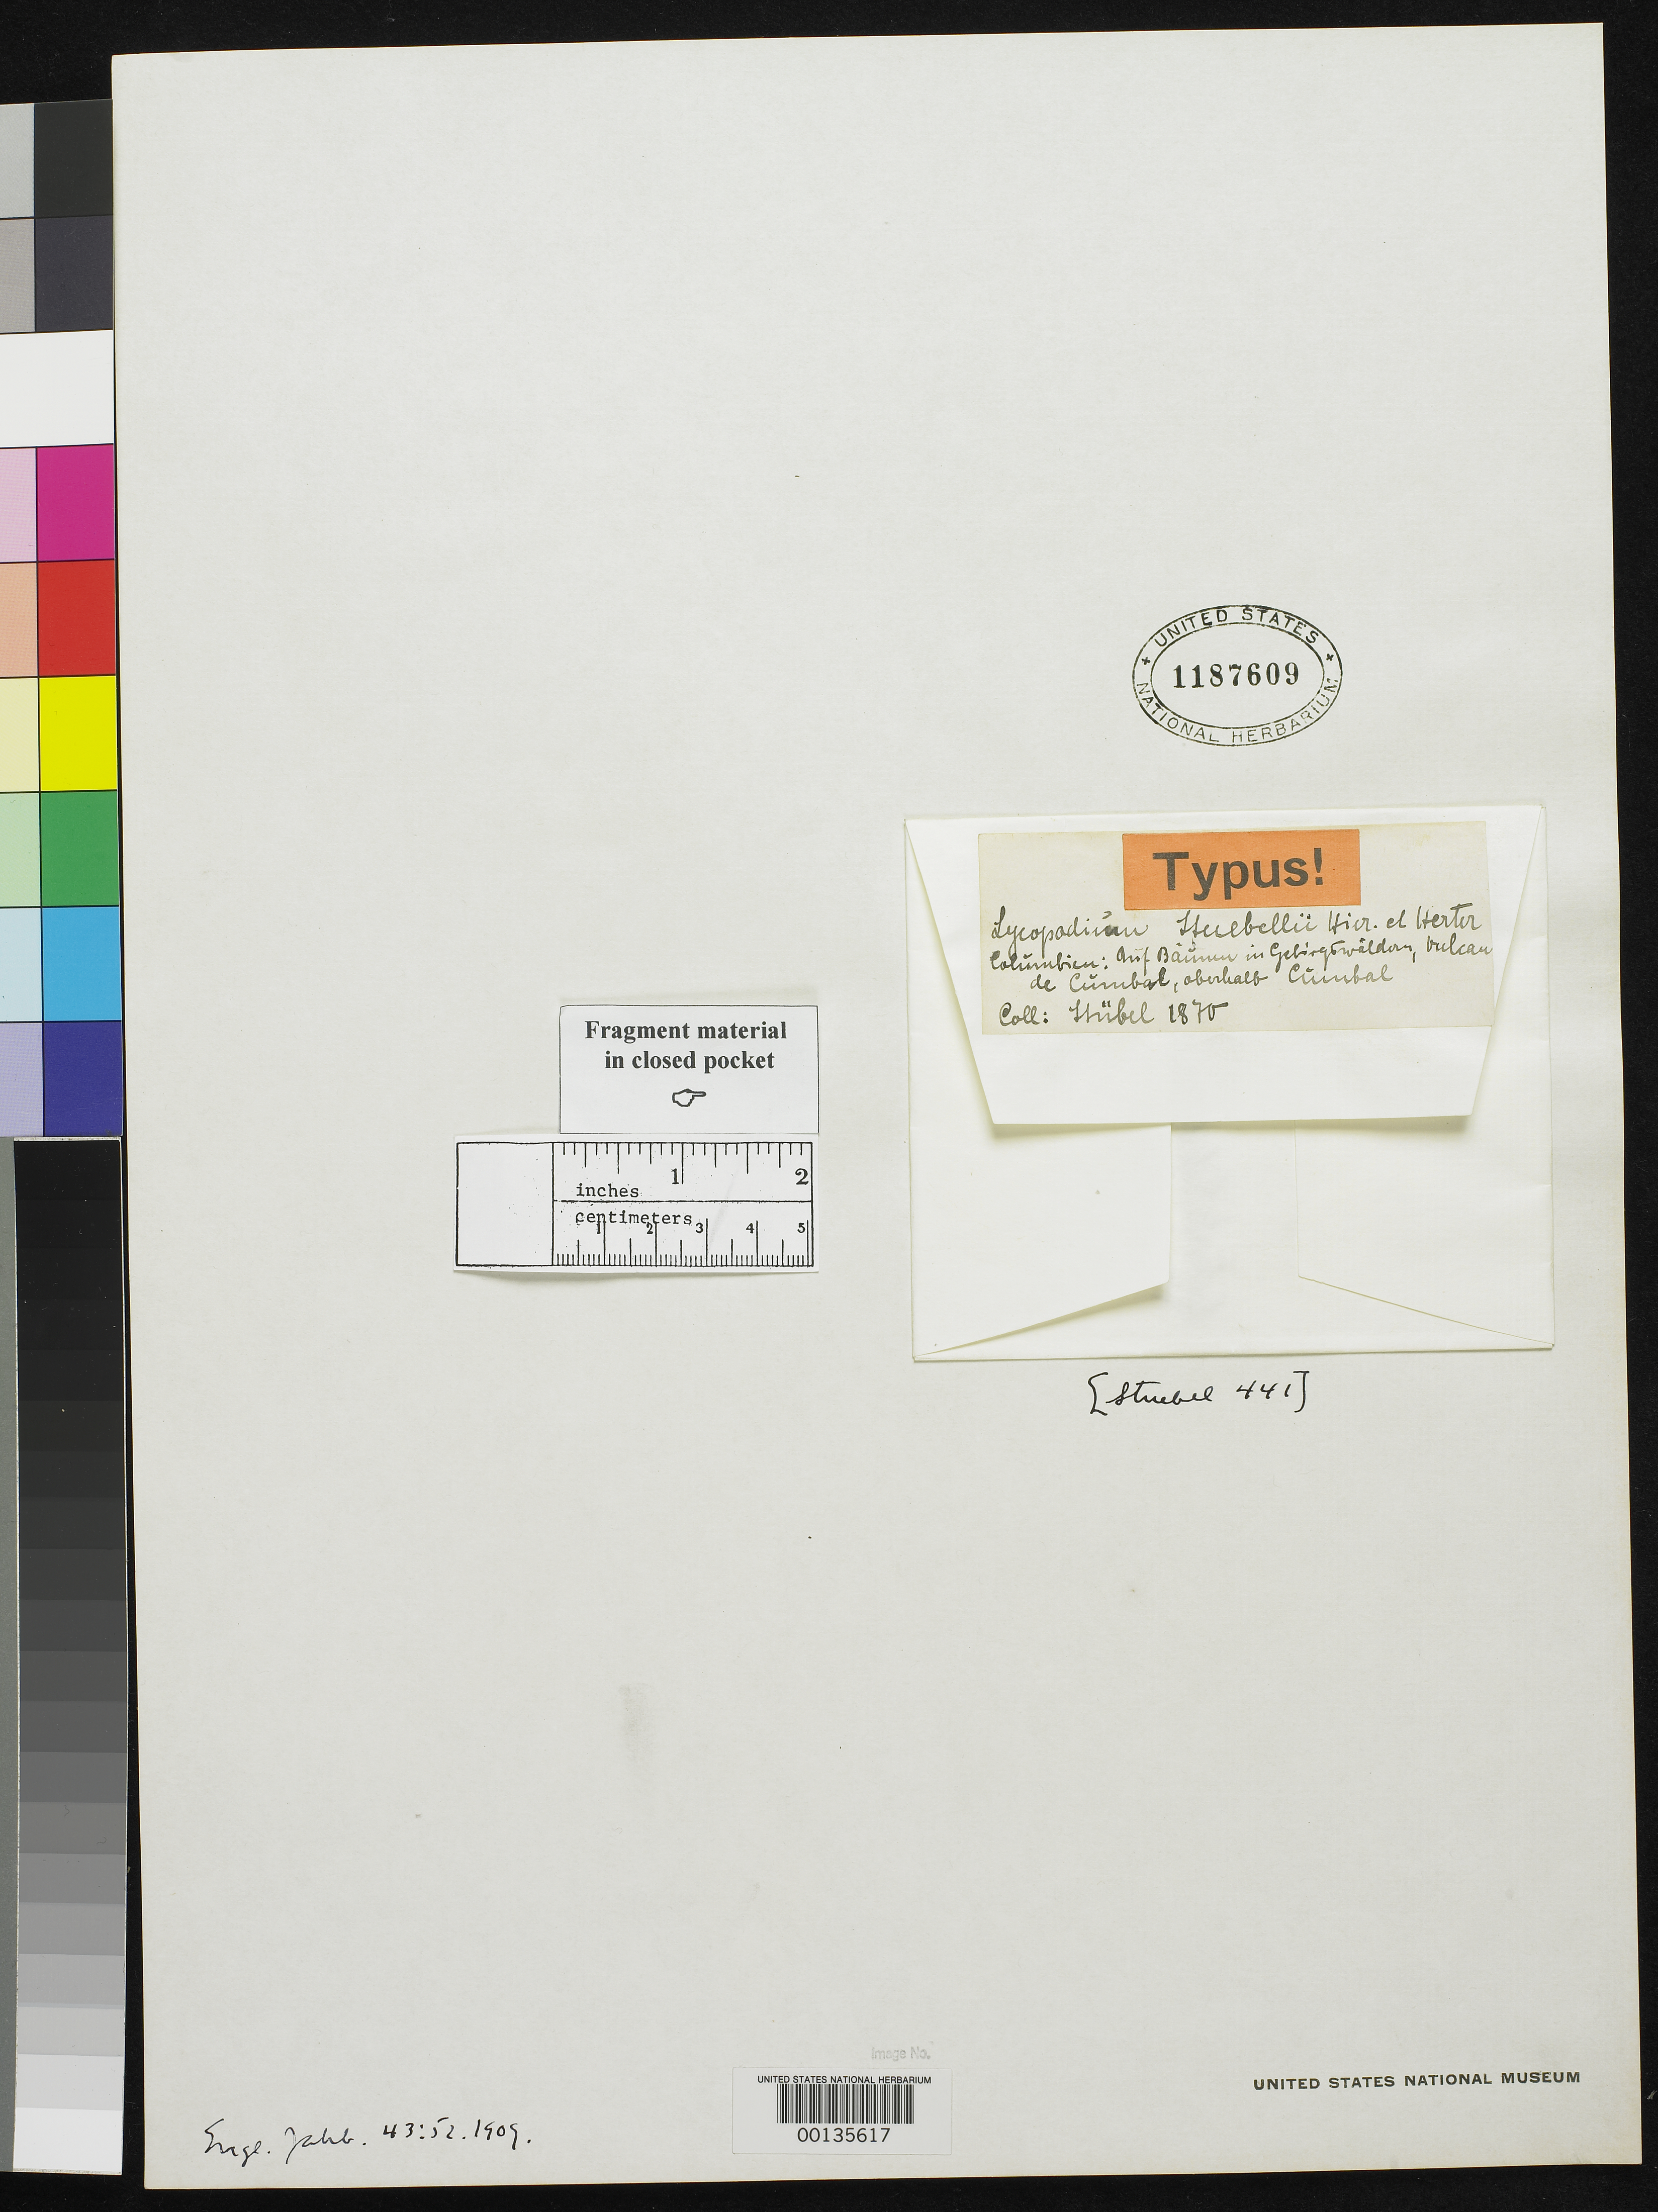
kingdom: Plantae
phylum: Tracheophyta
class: Lycopodiopsida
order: Lycopodiales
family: Lycopodiaceae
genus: Lycopodium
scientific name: Lycopodium stuebelii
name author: Hieron. & Herter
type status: Isotype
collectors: M. Stuebel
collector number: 441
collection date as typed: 1870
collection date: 1870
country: Colombia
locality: Vulcan de Cumbal.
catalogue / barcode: US 1187609